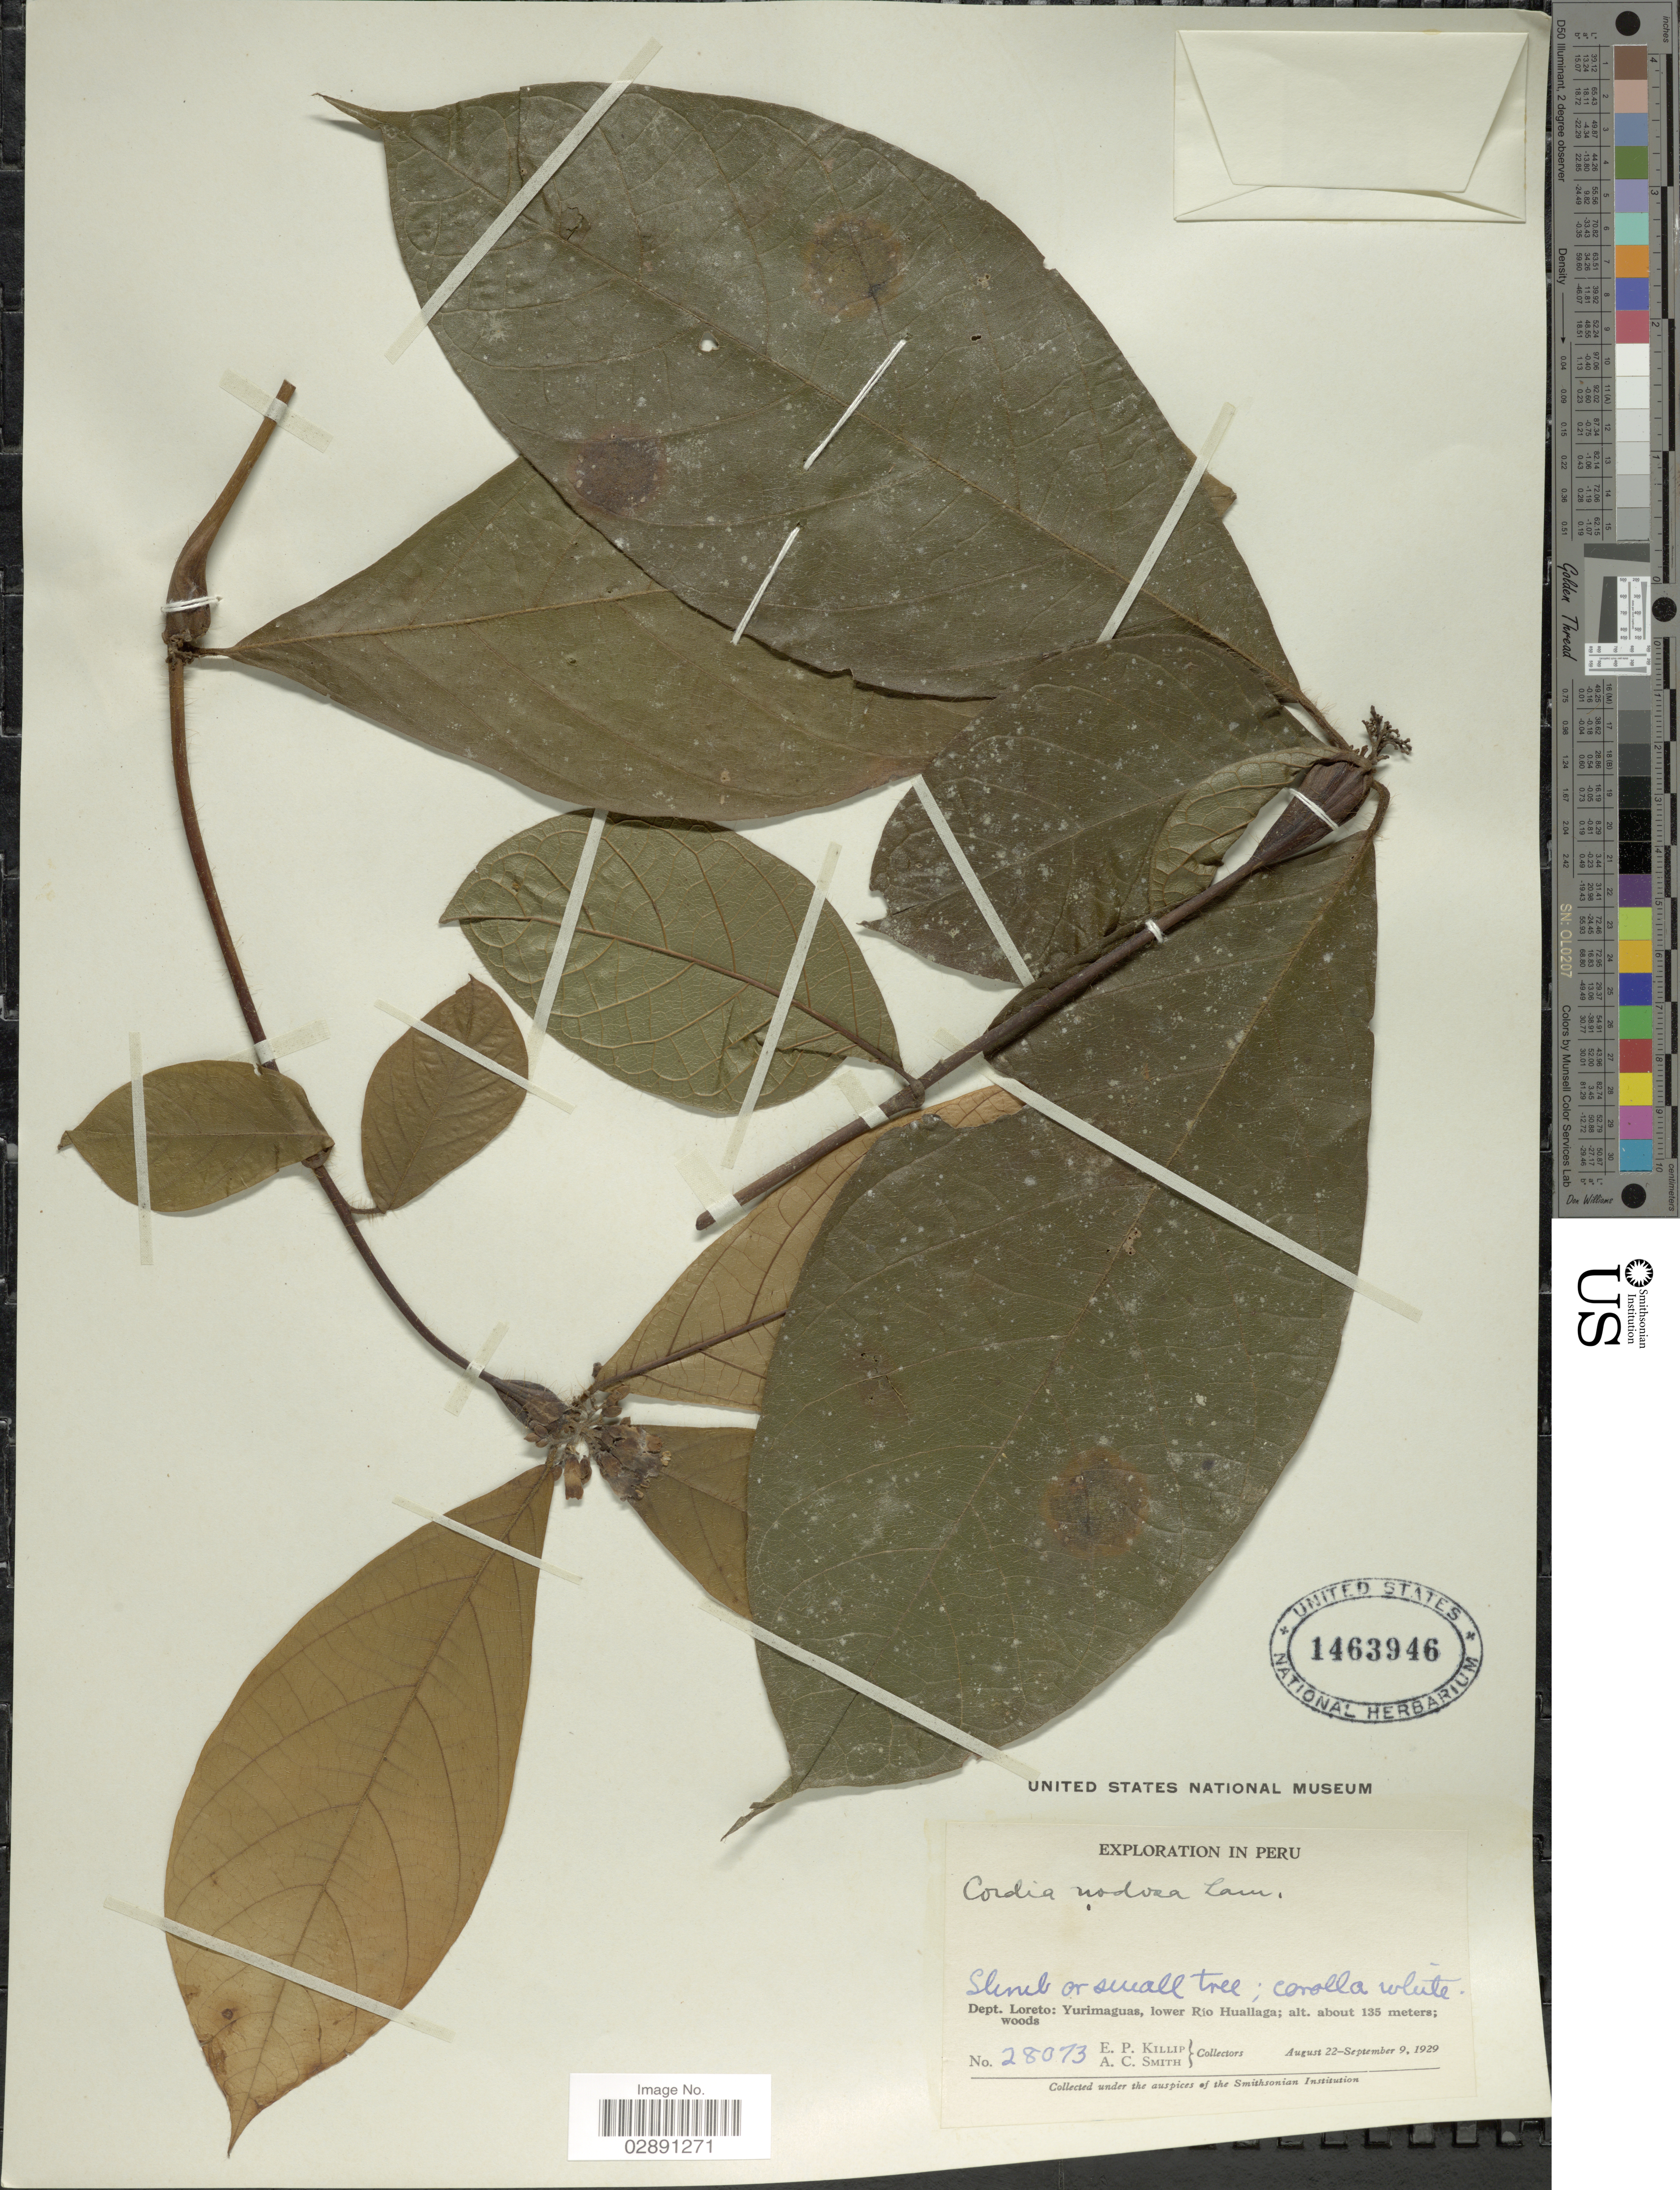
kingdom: Plantae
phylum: Tracheophyta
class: Magnoliopsida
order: Boraginales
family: Cordiaceae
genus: Cordia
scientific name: Cordia nodosa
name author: Lam.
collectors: E. P. Killip & A. C. Smith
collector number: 28073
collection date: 1929-08-22/1929-09-09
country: Peru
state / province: Loreto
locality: Dept. Loreto: Yurimaguas, lower Río Huallaga.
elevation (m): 135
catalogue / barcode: US 1463946